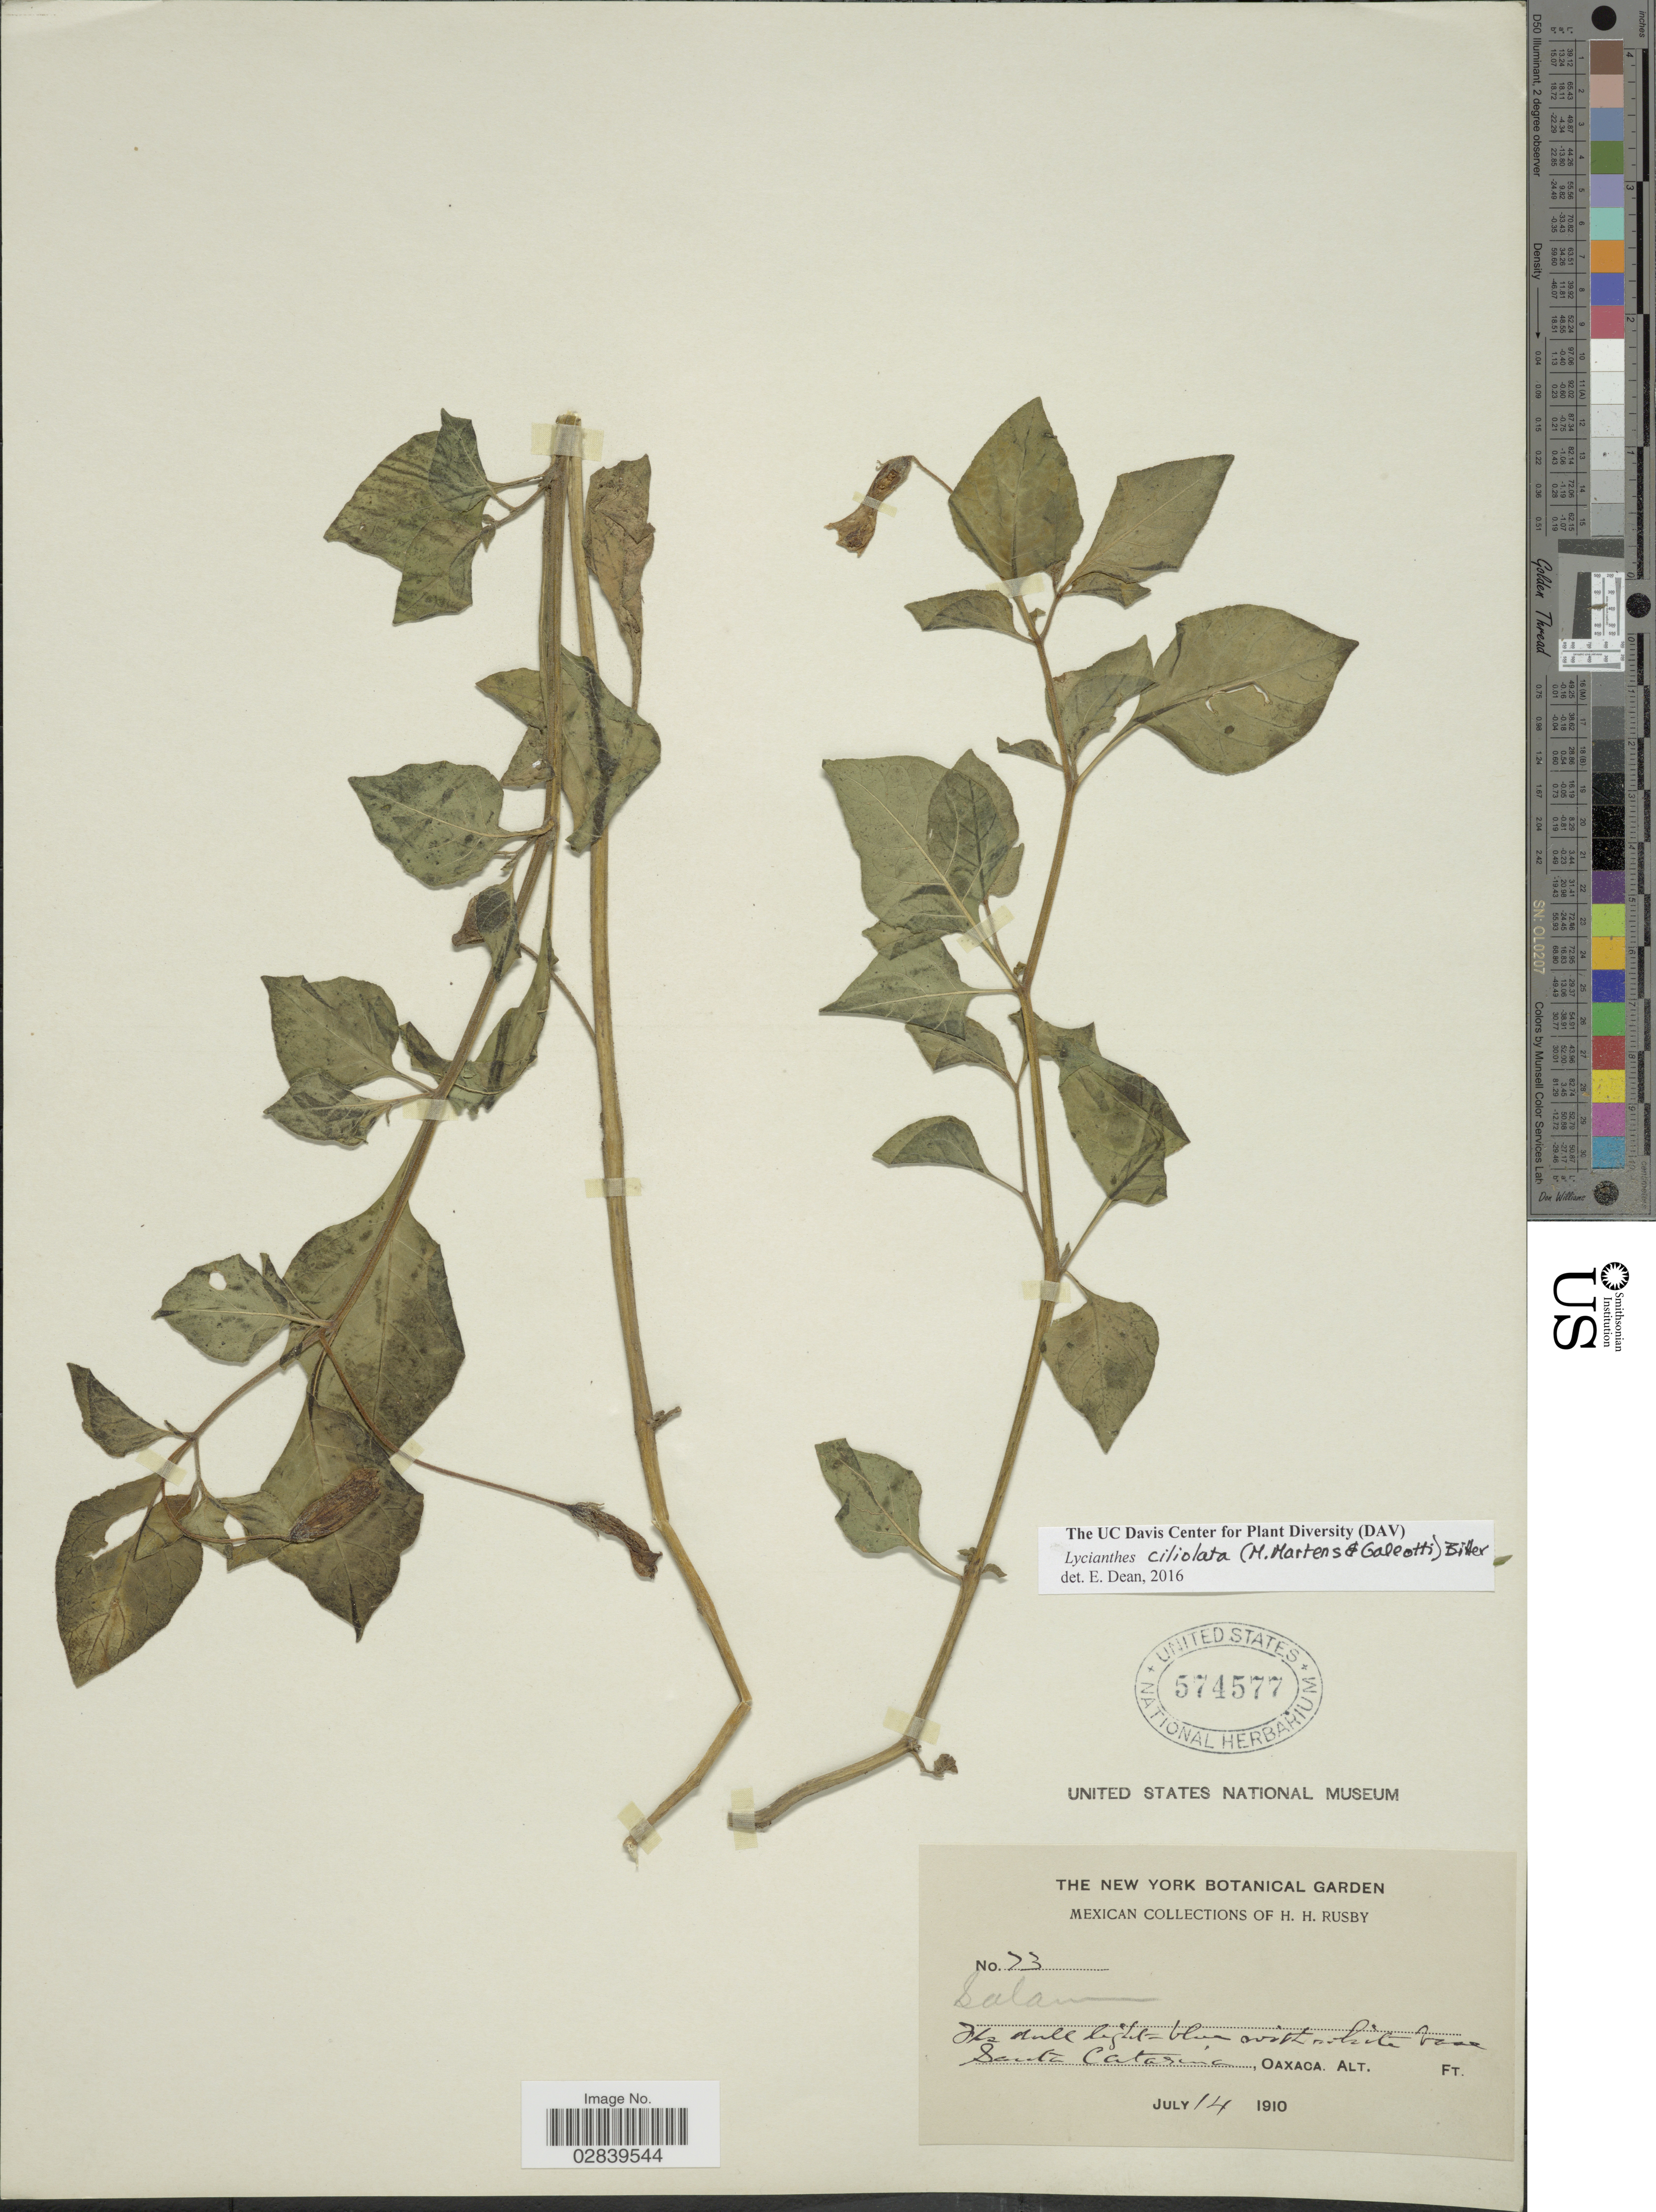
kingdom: Plantae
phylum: Tracheophyta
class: Magnoliopsida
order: Solanales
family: Solanaceae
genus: Lycianthes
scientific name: Lycianthes ciliolata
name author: (M. Martens & Galeotti) Bitter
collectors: H. H. Rusby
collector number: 73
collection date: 1910-07-14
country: Mexico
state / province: Oaxaca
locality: Santa Catarina.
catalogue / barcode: US 574577